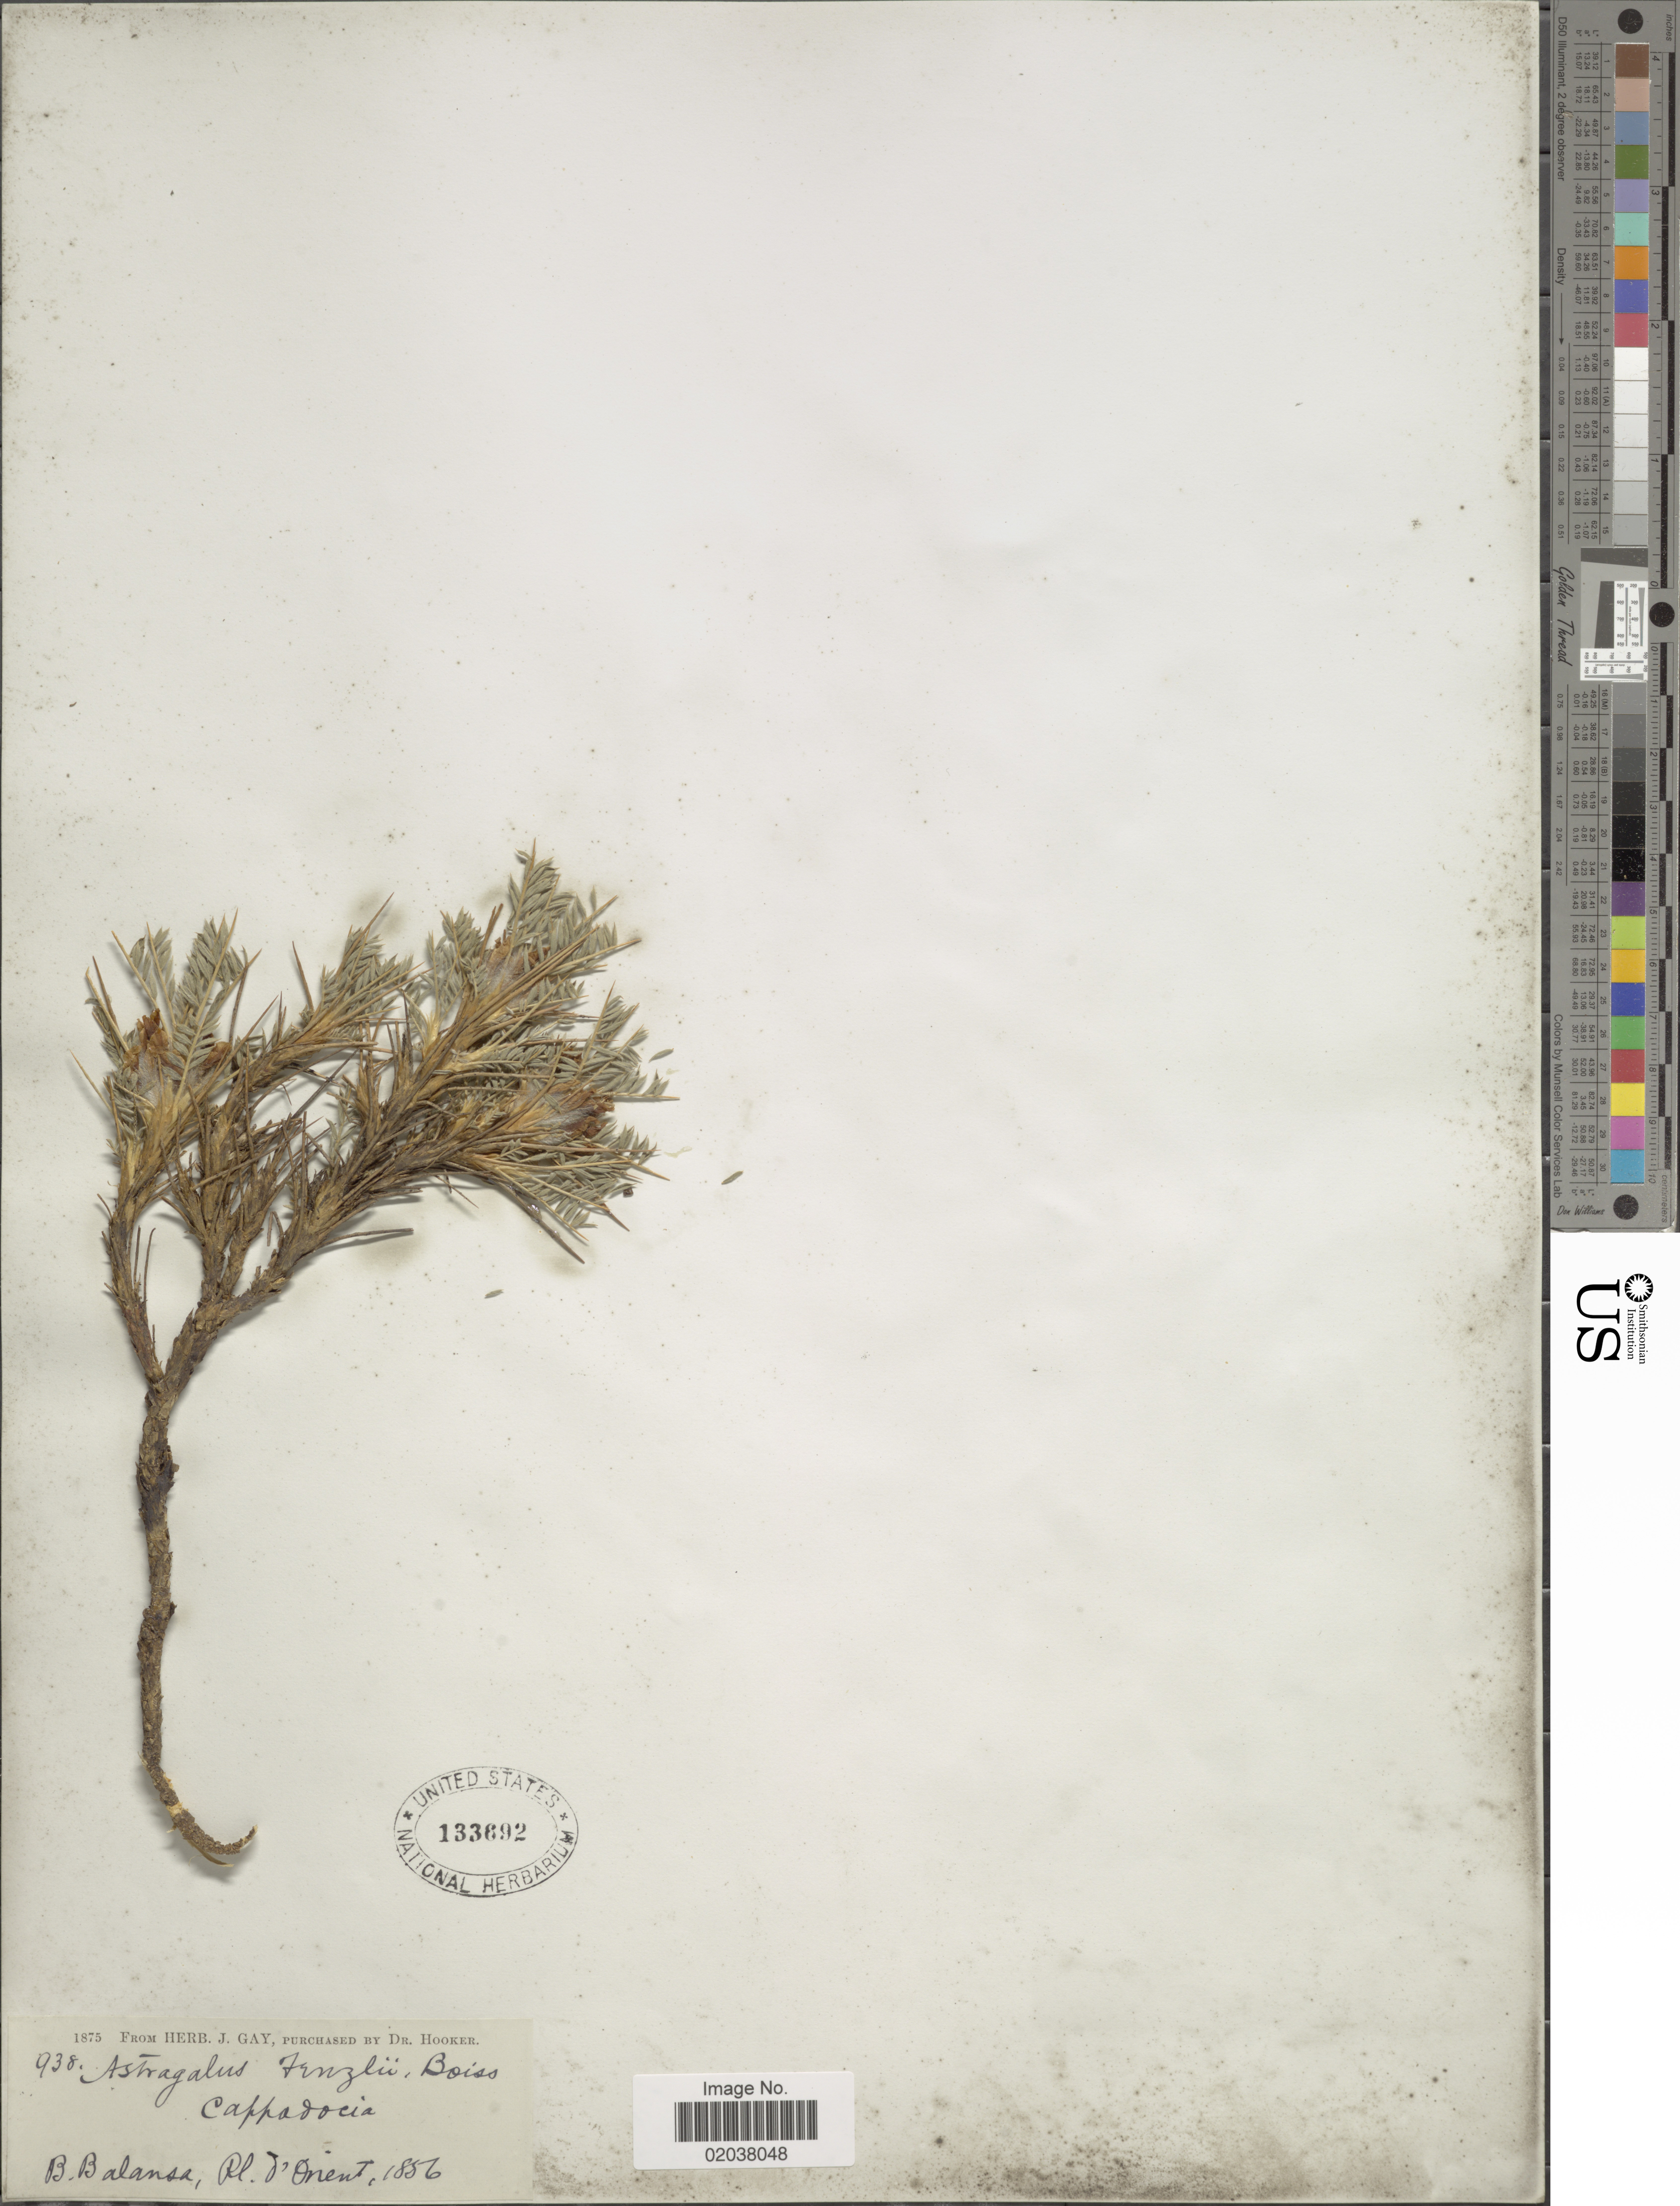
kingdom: Plantae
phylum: Tracheophyta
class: Magnoliopsida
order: Fabales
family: Fabaceae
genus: Astragalus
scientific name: Astragalus fenzlii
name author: Boiss.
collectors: B. Balansa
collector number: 938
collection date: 1856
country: Turkey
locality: Cappadocia. Pl. d'Orient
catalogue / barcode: US 133692